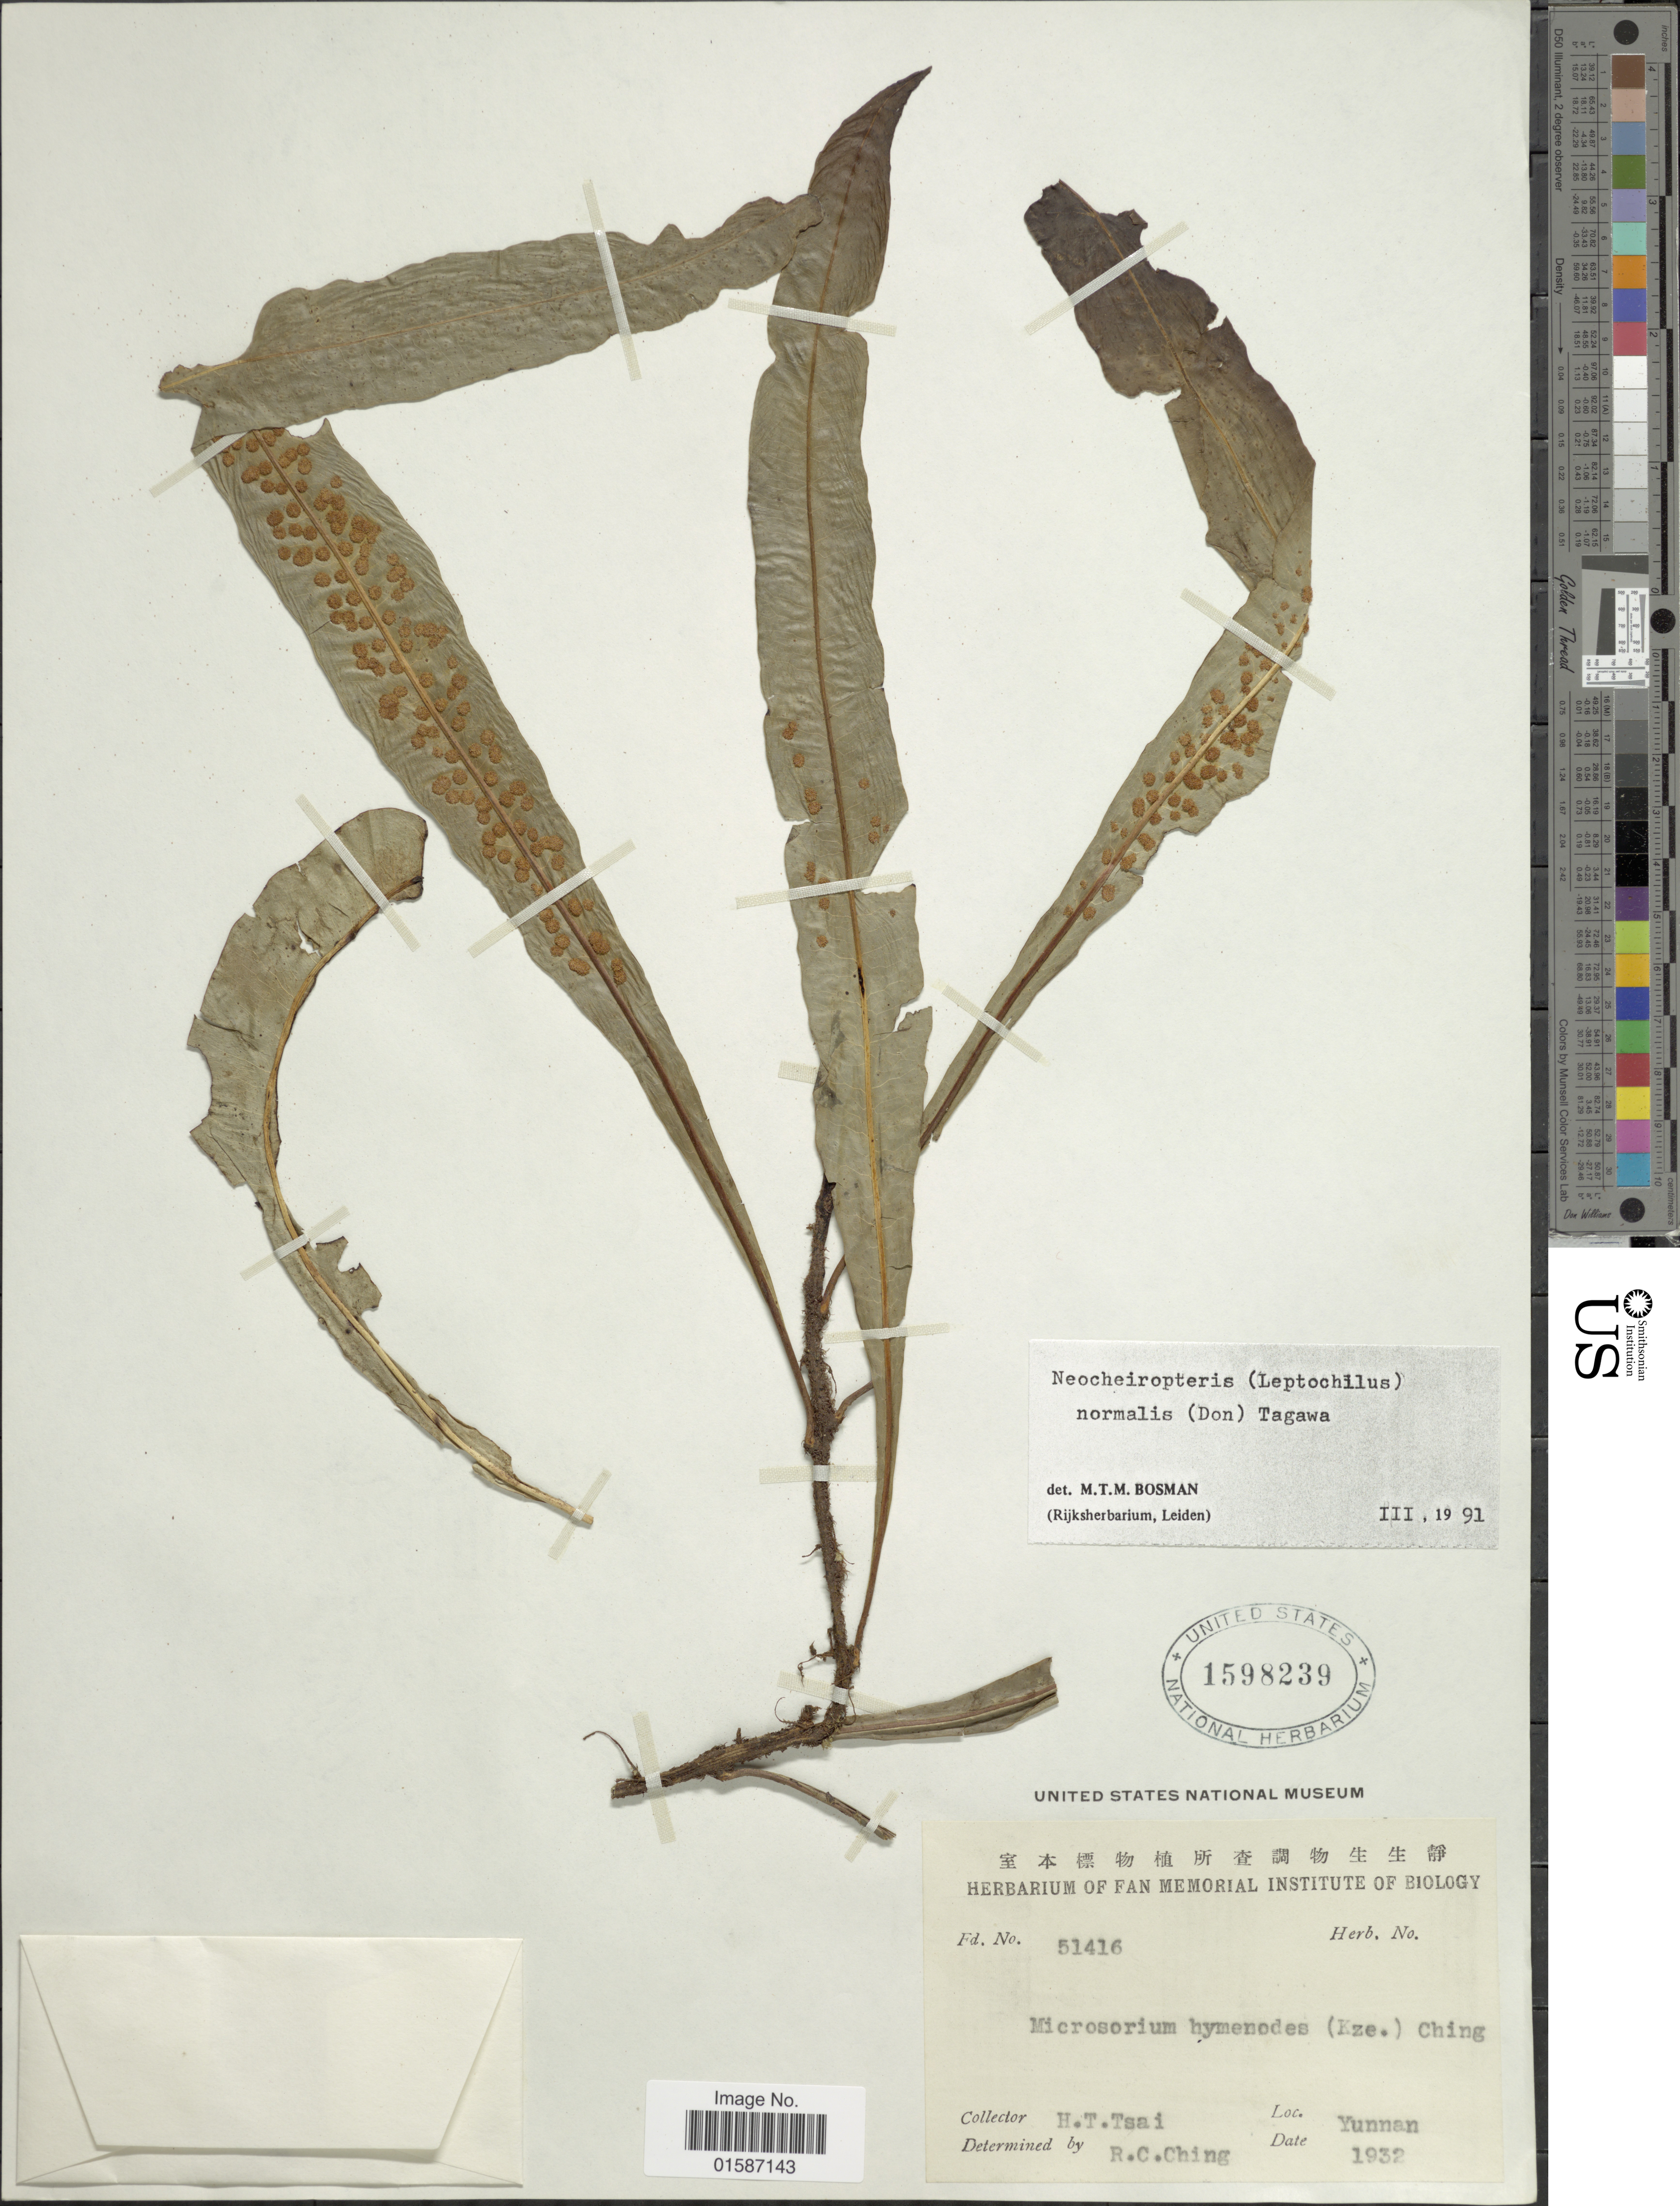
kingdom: Plantae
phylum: Tracheophyta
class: Polypodiopsida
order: Polypodiales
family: Polypodiaceae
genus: Tricholepidium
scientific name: Tricholepidium normale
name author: (D. Don) Ching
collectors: H. Tsai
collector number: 51416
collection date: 1932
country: China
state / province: Yunnan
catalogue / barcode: US 1598239